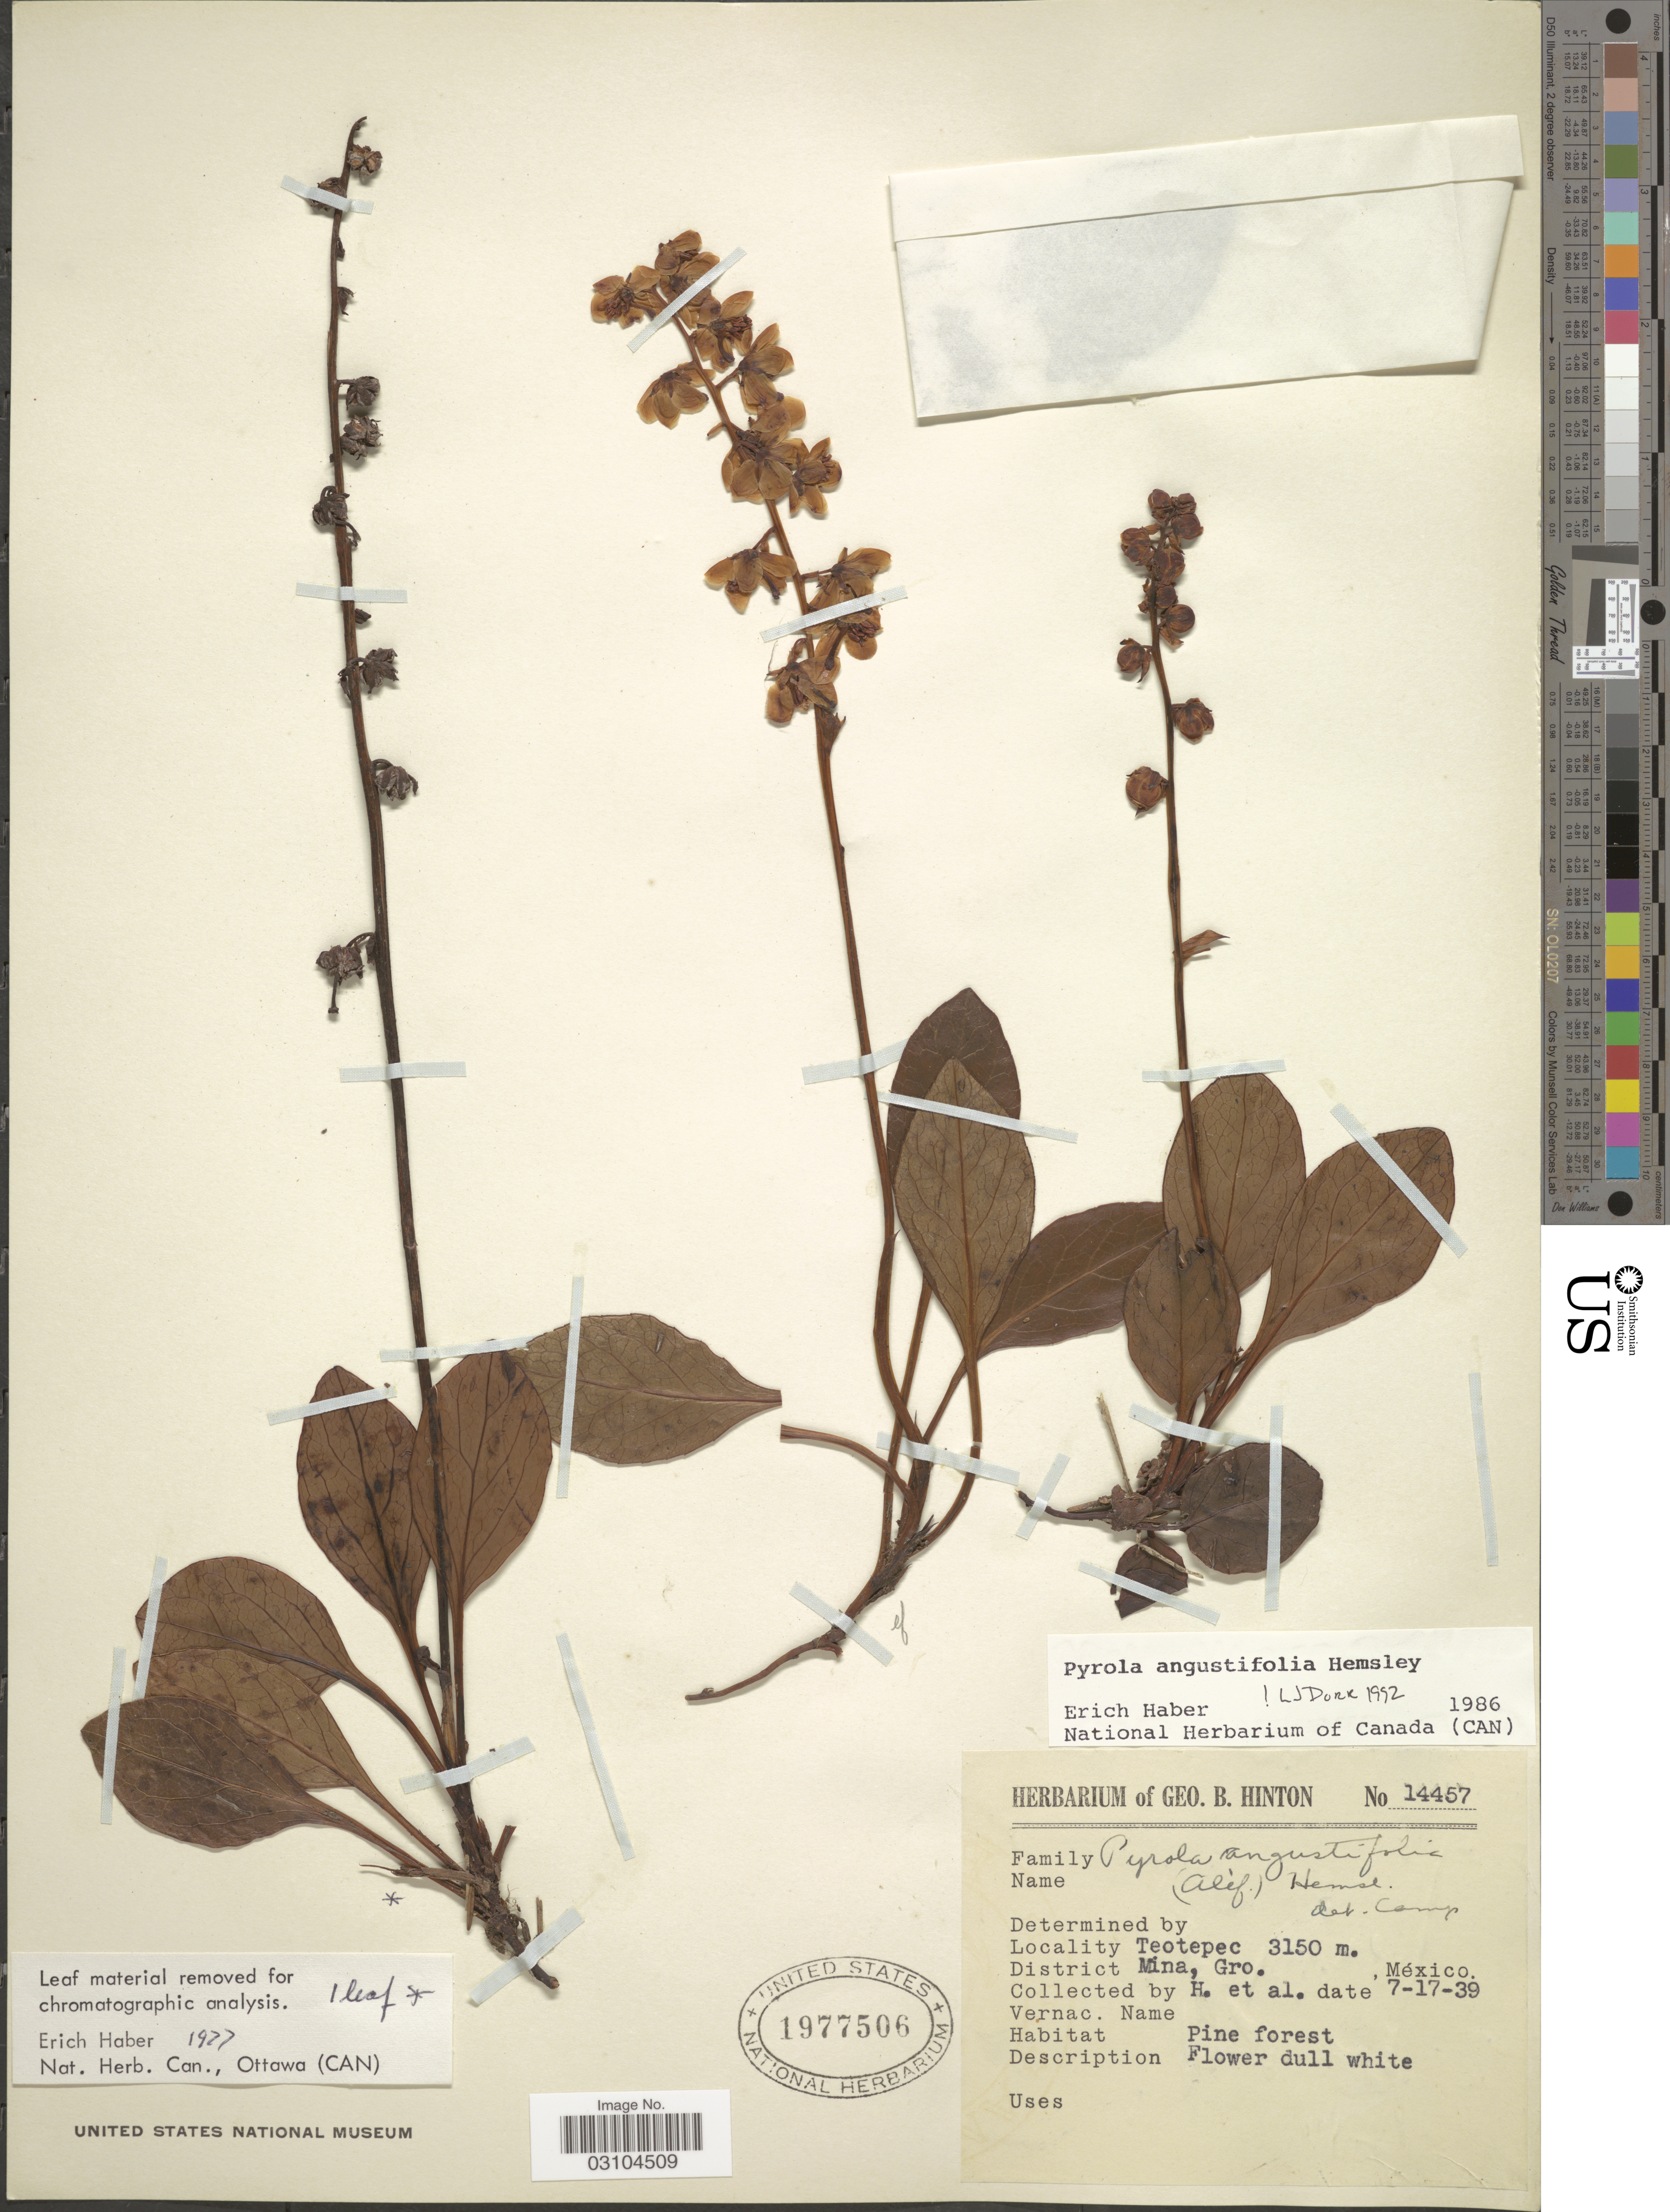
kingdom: Plantae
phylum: Tracheophyta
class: Magnoliopsida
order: Ericales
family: Ericaceae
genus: Pyrola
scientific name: Pyrola angustifolia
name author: (Alef.) Hemsl.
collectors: G. B. Hinton & et al.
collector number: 14457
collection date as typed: Transcribed d/m/y: 17/7/39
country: Mexico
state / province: Guerrero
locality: Teotepec. District Mina, Gro.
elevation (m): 3150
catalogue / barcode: US 1977506